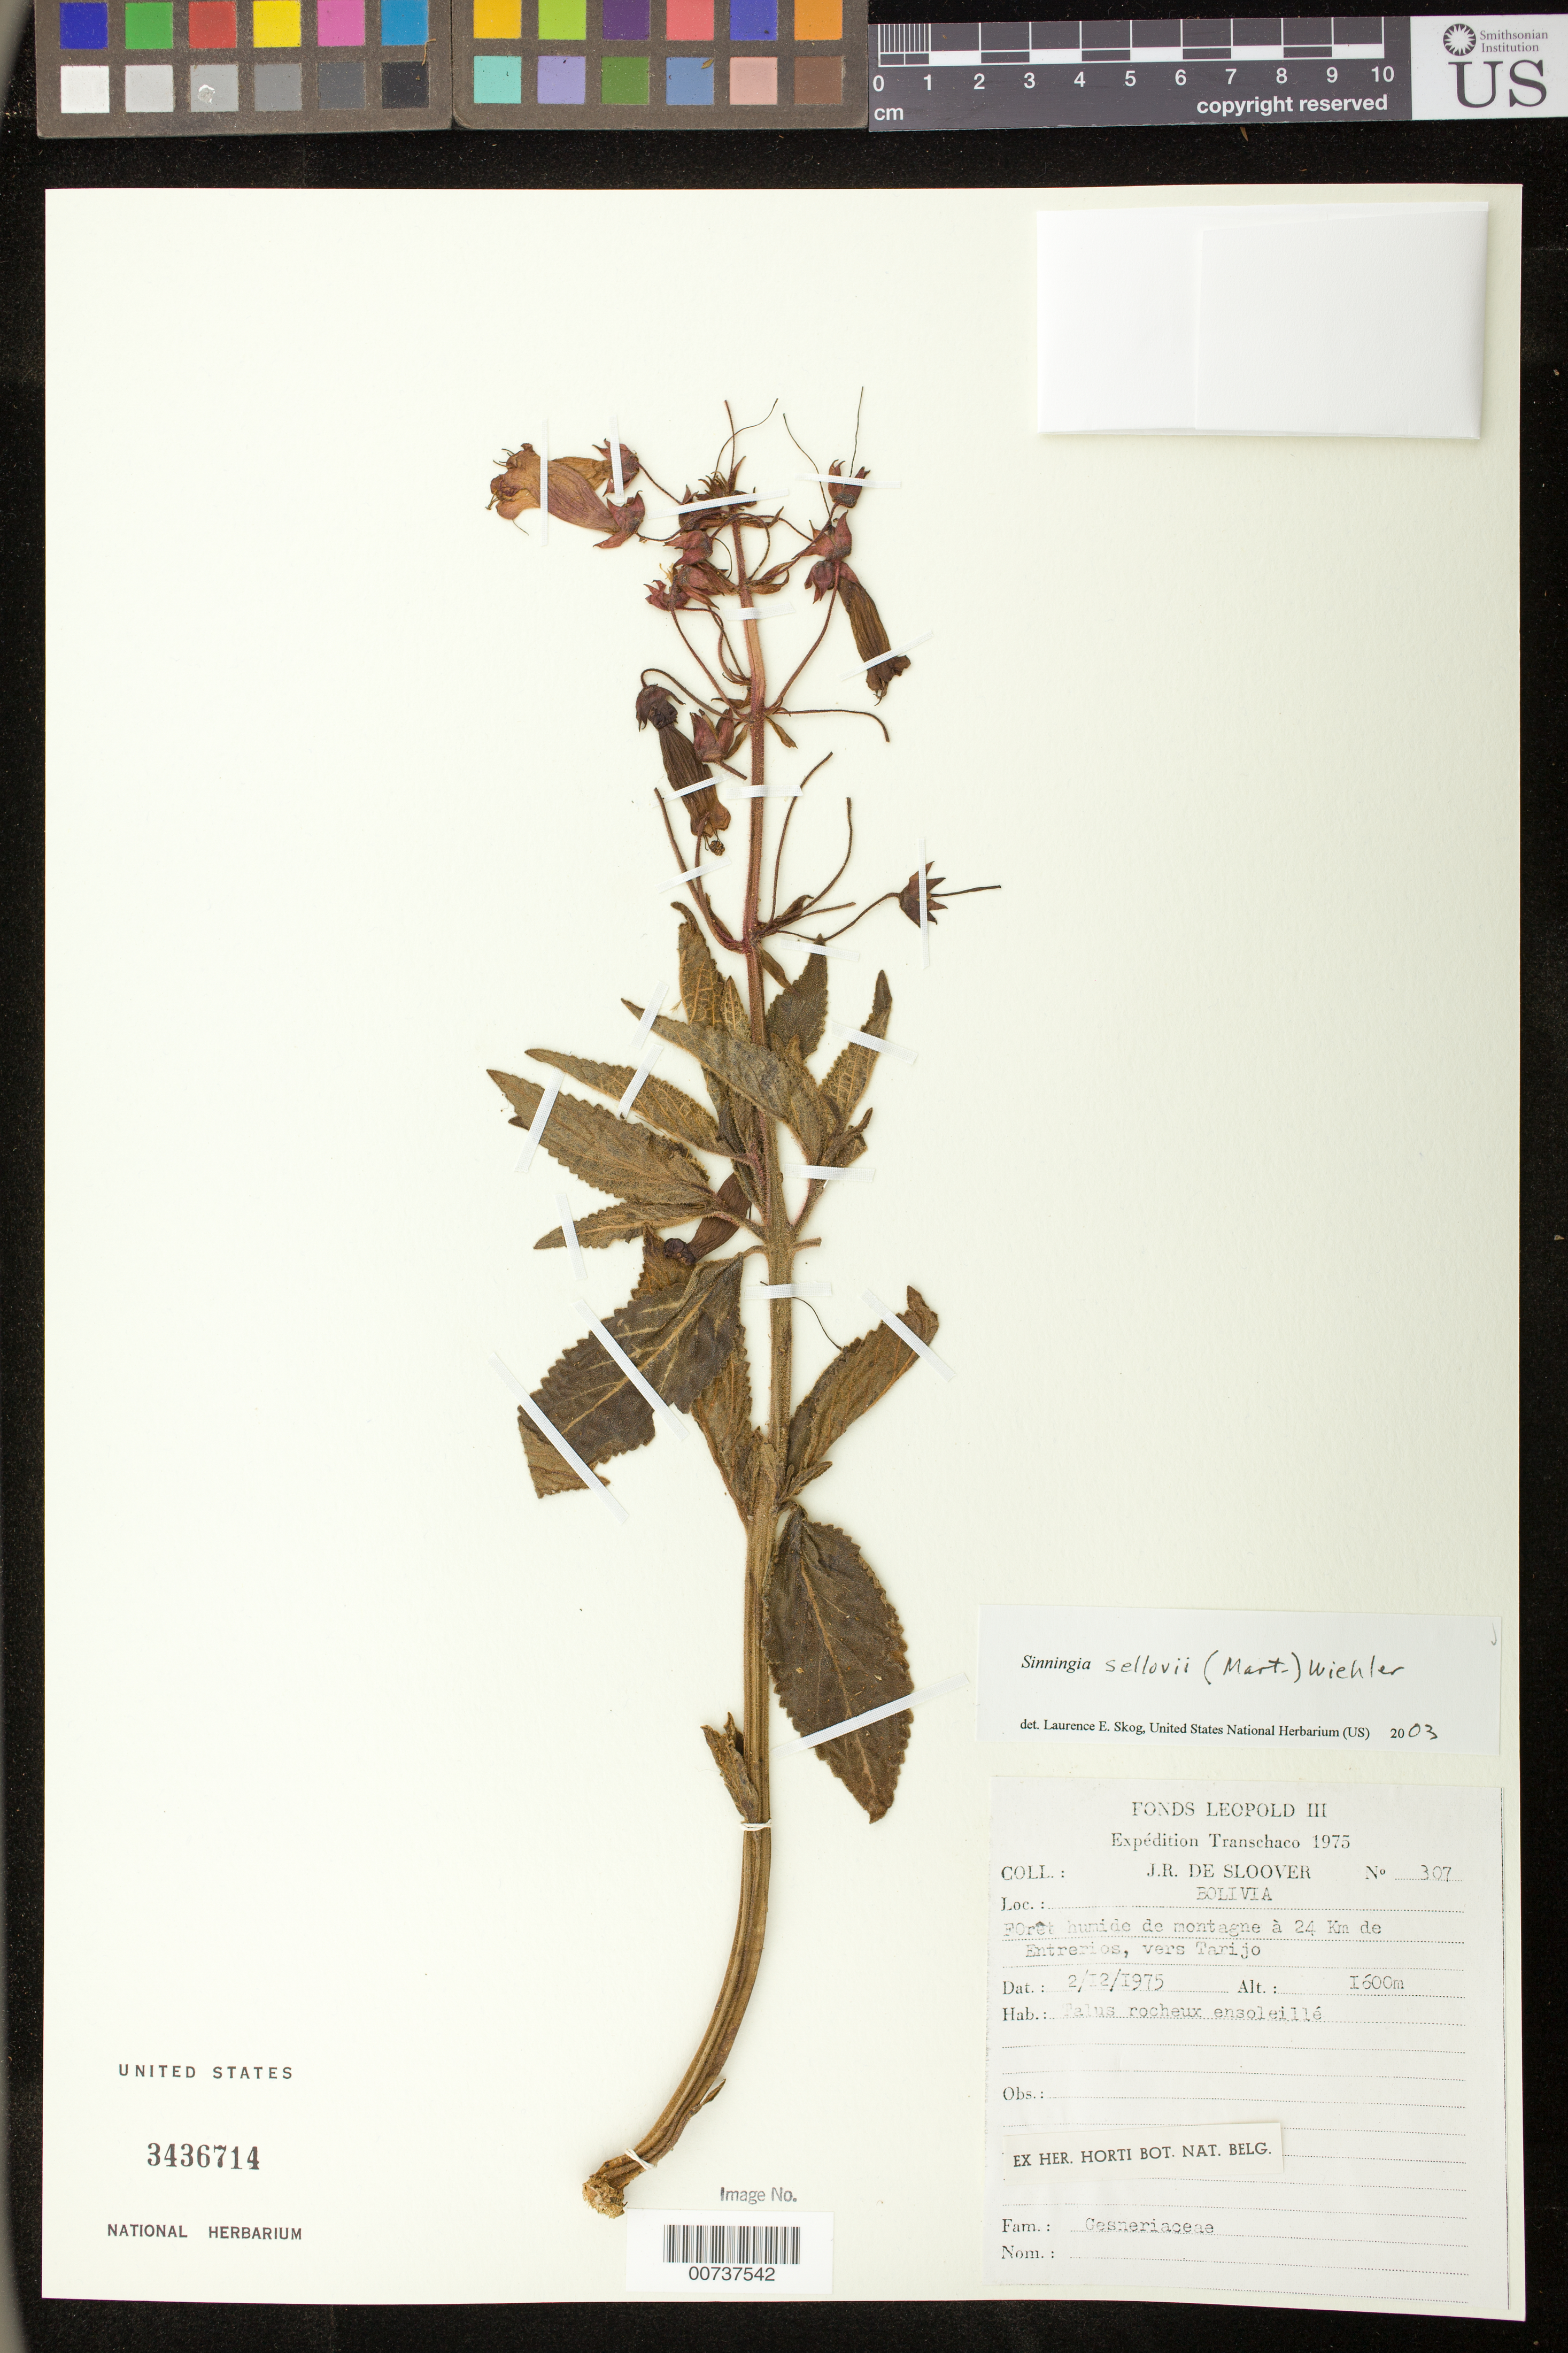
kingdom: Plantae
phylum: Tracheophyta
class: Magnoliopsida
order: Lamiales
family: Gesneriaceae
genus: Sinningia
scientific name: Sinningia sellovii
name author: (Mart.) Wiehler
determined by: Skog, Laurence E.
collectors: J. Sloover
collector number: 307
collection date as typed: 02 Dec 1975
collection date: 1975-12-02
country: Bolivia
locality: A 24 km de Entrerios, vers Tarijo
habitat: Forêt humide; talus rocheux ensoleillé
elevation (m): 1600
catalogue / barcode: US 3436714